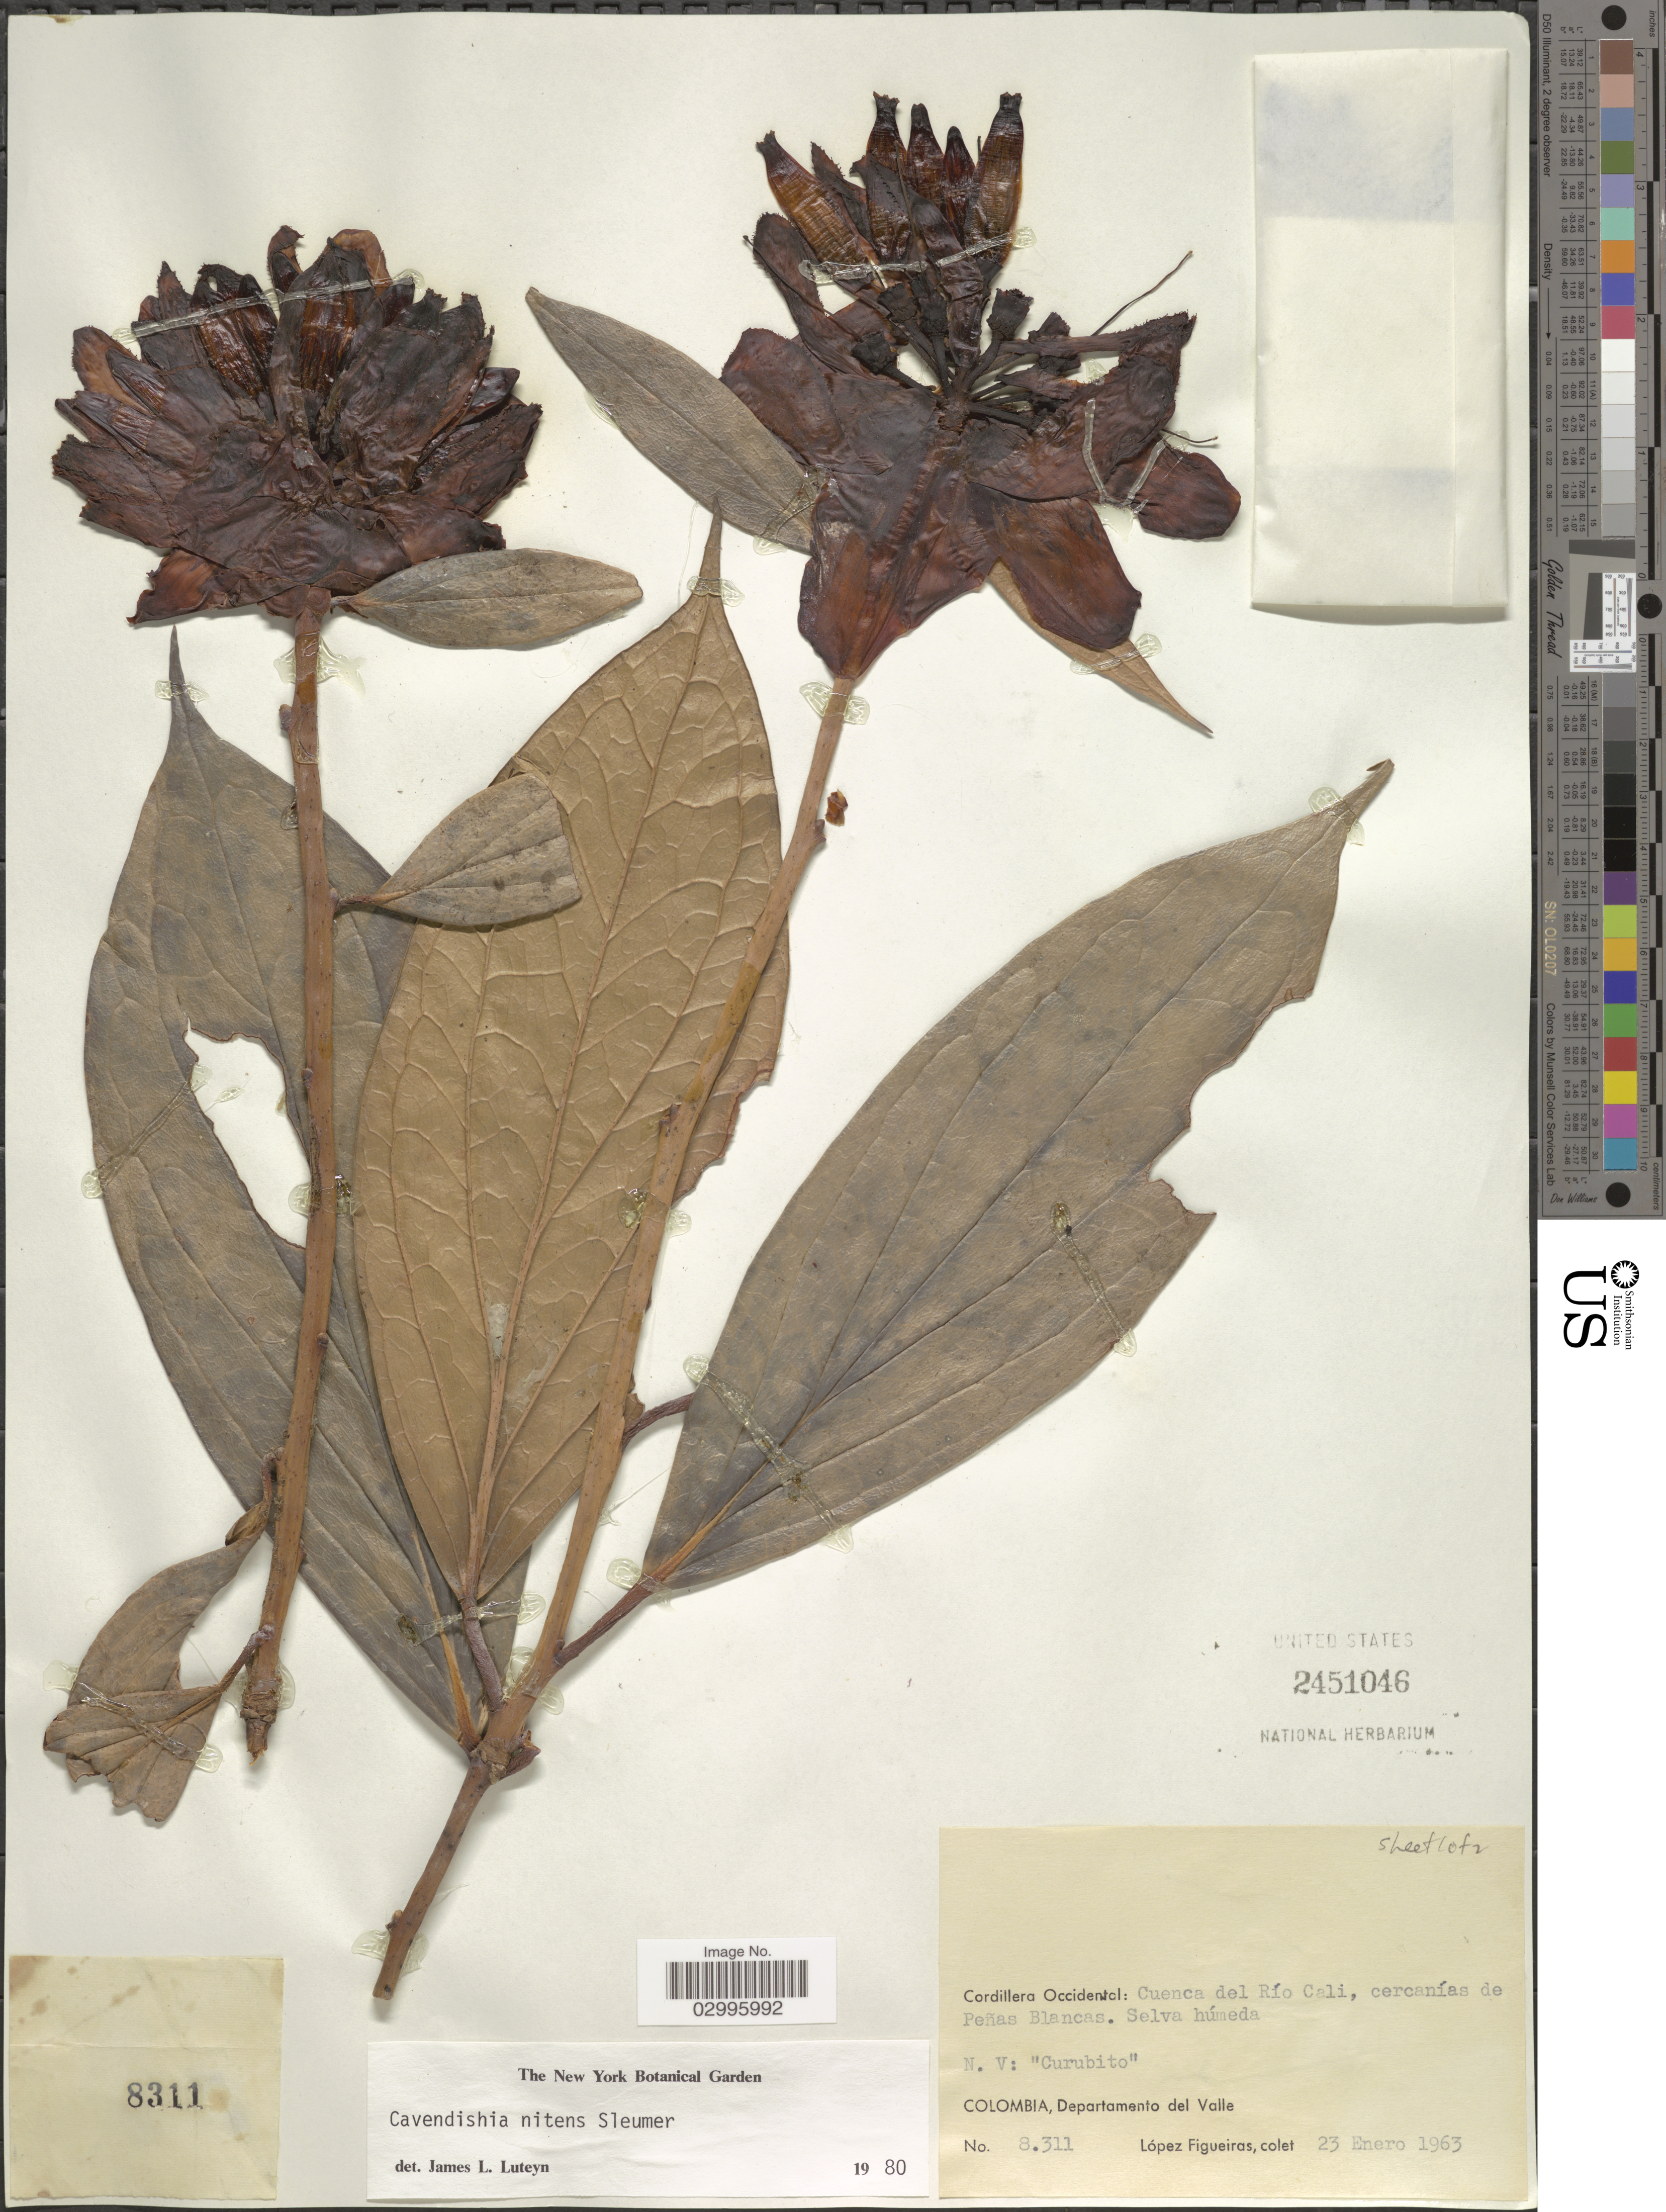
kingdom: Plantae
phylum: Tracheophyta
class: Magnoliopsida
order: Ericales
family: Ericaceae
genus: Cavendishia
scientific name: Cavendishia nitens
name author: (Sleumer) Sleumer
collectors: M. López Figueiras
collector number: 8311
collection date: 1963-01-23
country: Colombia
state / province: Valle del Cauca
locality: Cordillera Occidental: Cuenca del Río Cali, cercanías de Peñas Blancas. Departamento del Valle.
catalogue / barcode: US 2451046